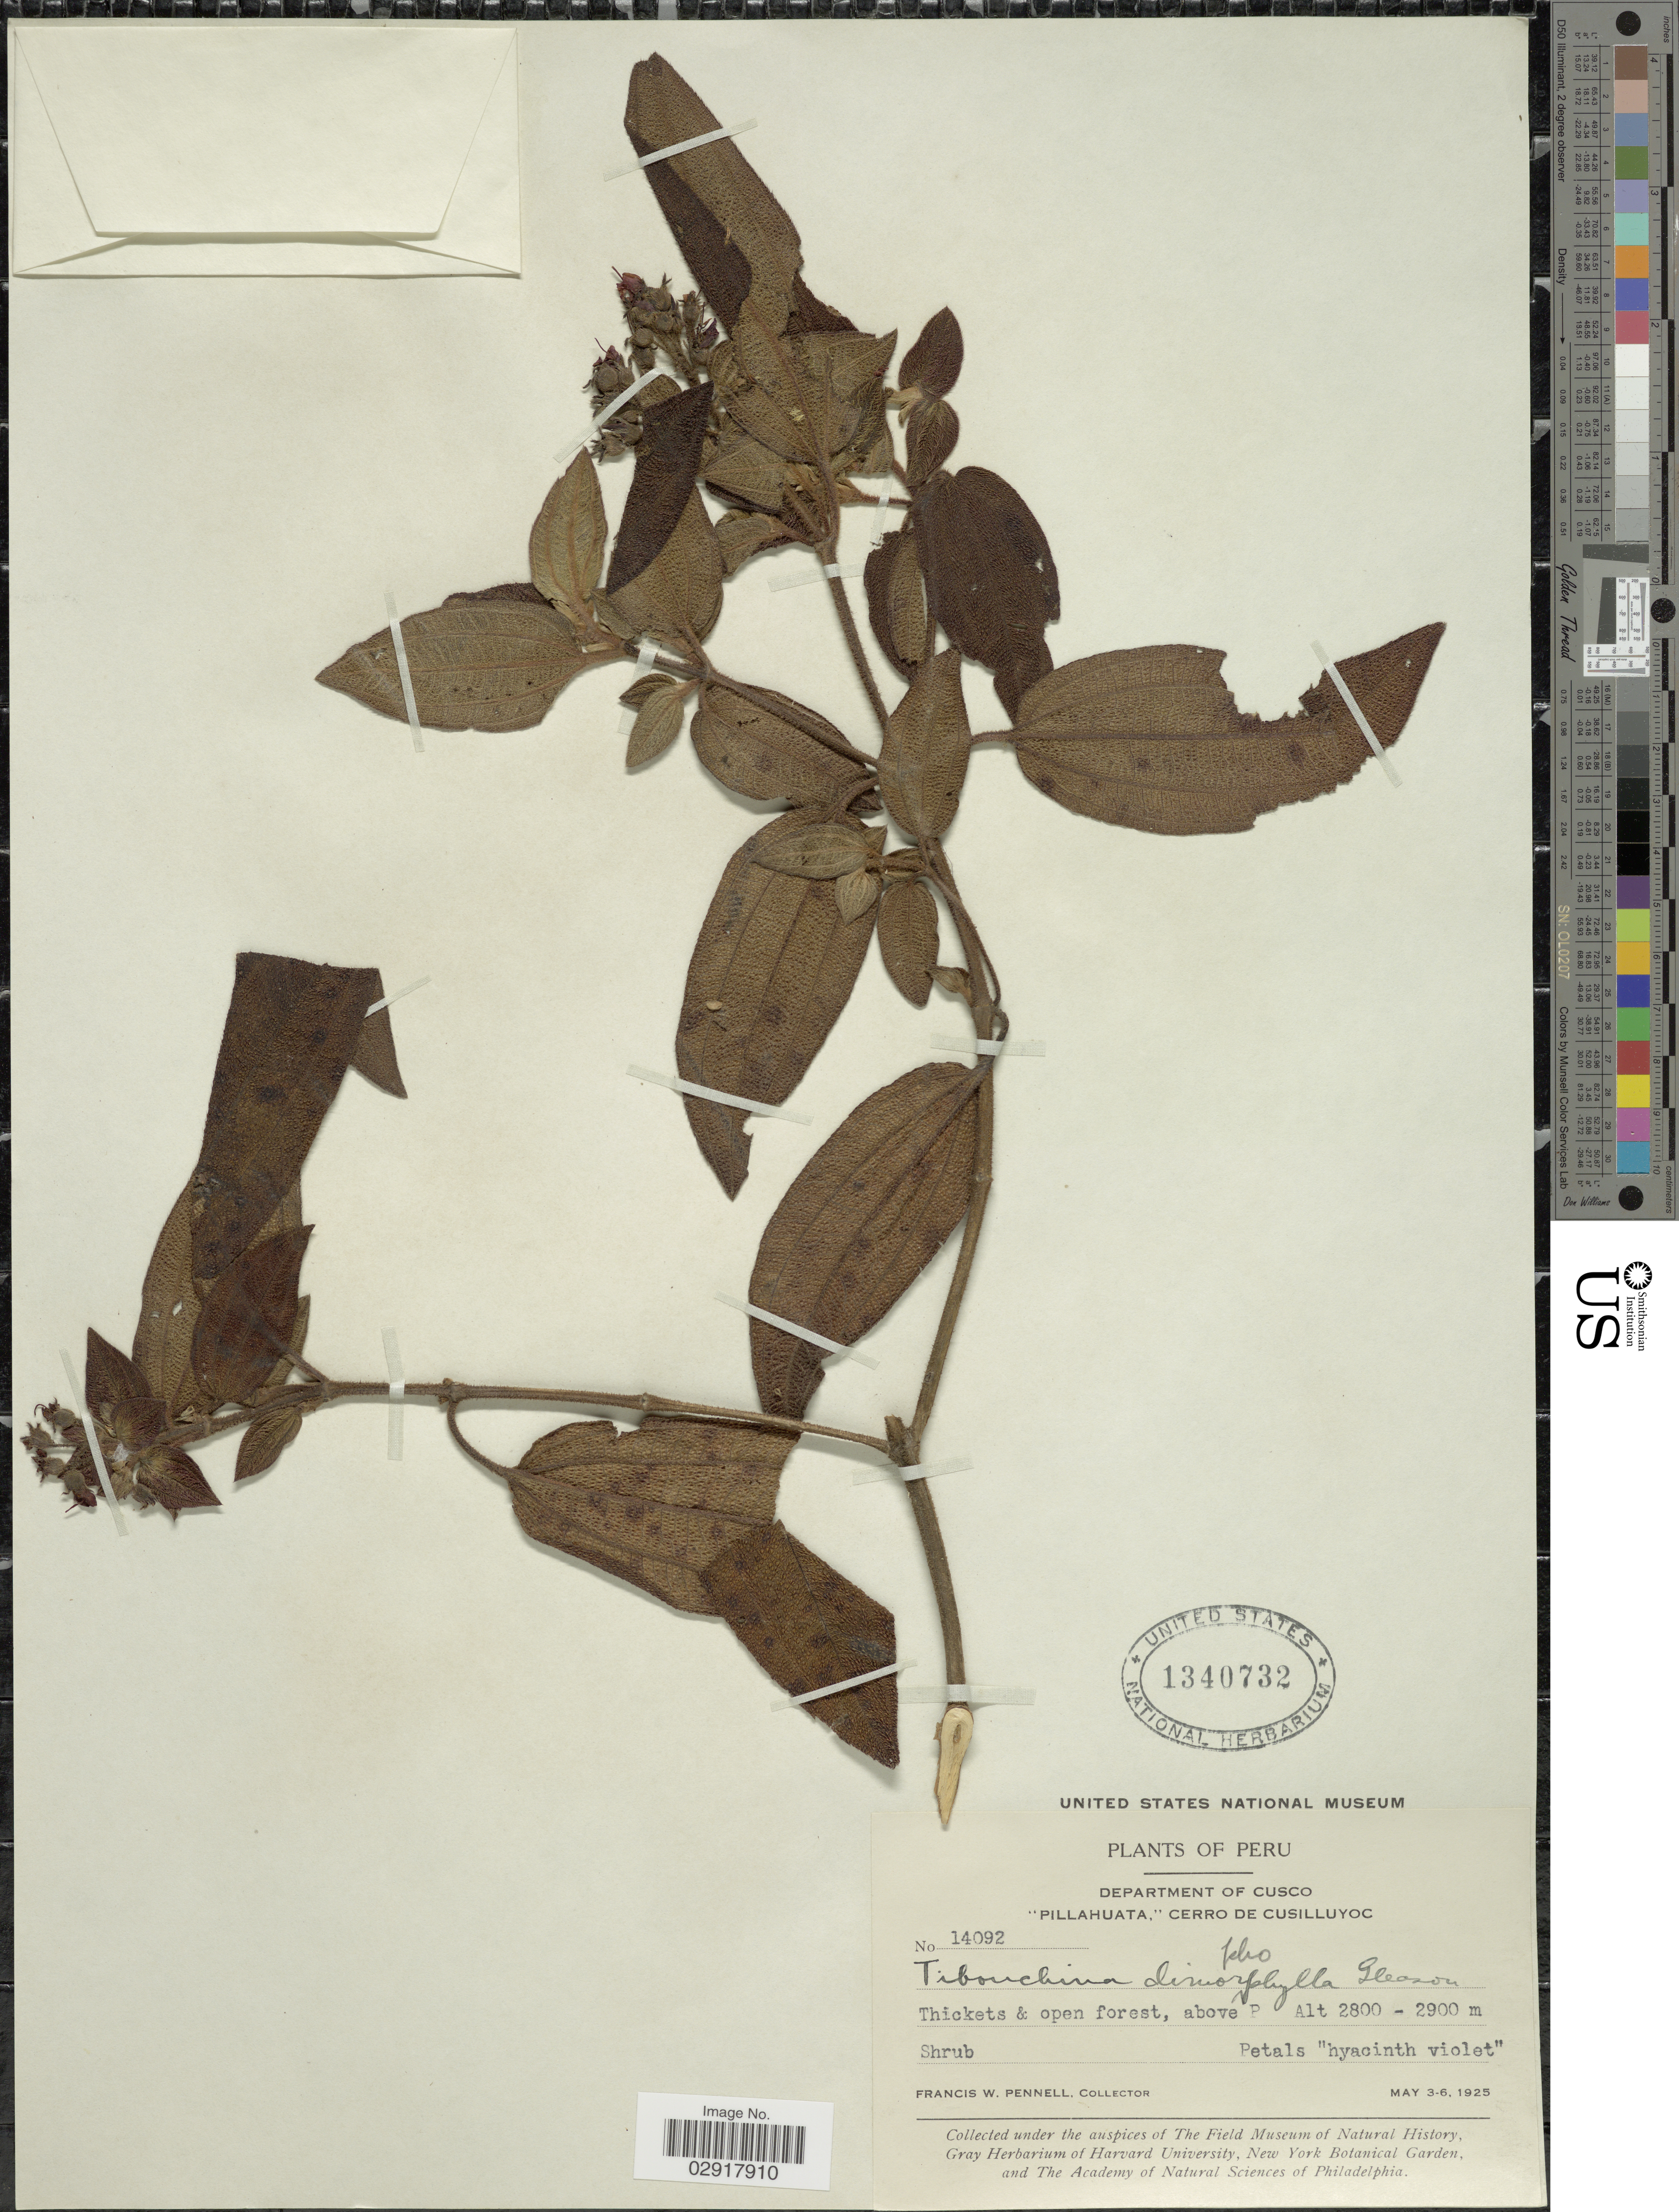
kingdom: Plantae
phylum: Tracheophyta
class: Magnoliopsida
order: Myrtales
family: Melastomataceae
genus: Chaetogastra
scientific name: Chaetogastra dimorphylla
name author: (Gleason) P.J.F. Guim. & Michelang.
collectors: F. W. Pennell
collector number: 14092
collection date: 1925-05-03/1925-05-06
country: Peru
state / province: Cusco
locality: Department of Cusco. "Pillahuata", cerro de Cusilluyoc.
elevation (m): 2800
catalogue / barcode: US 1340732